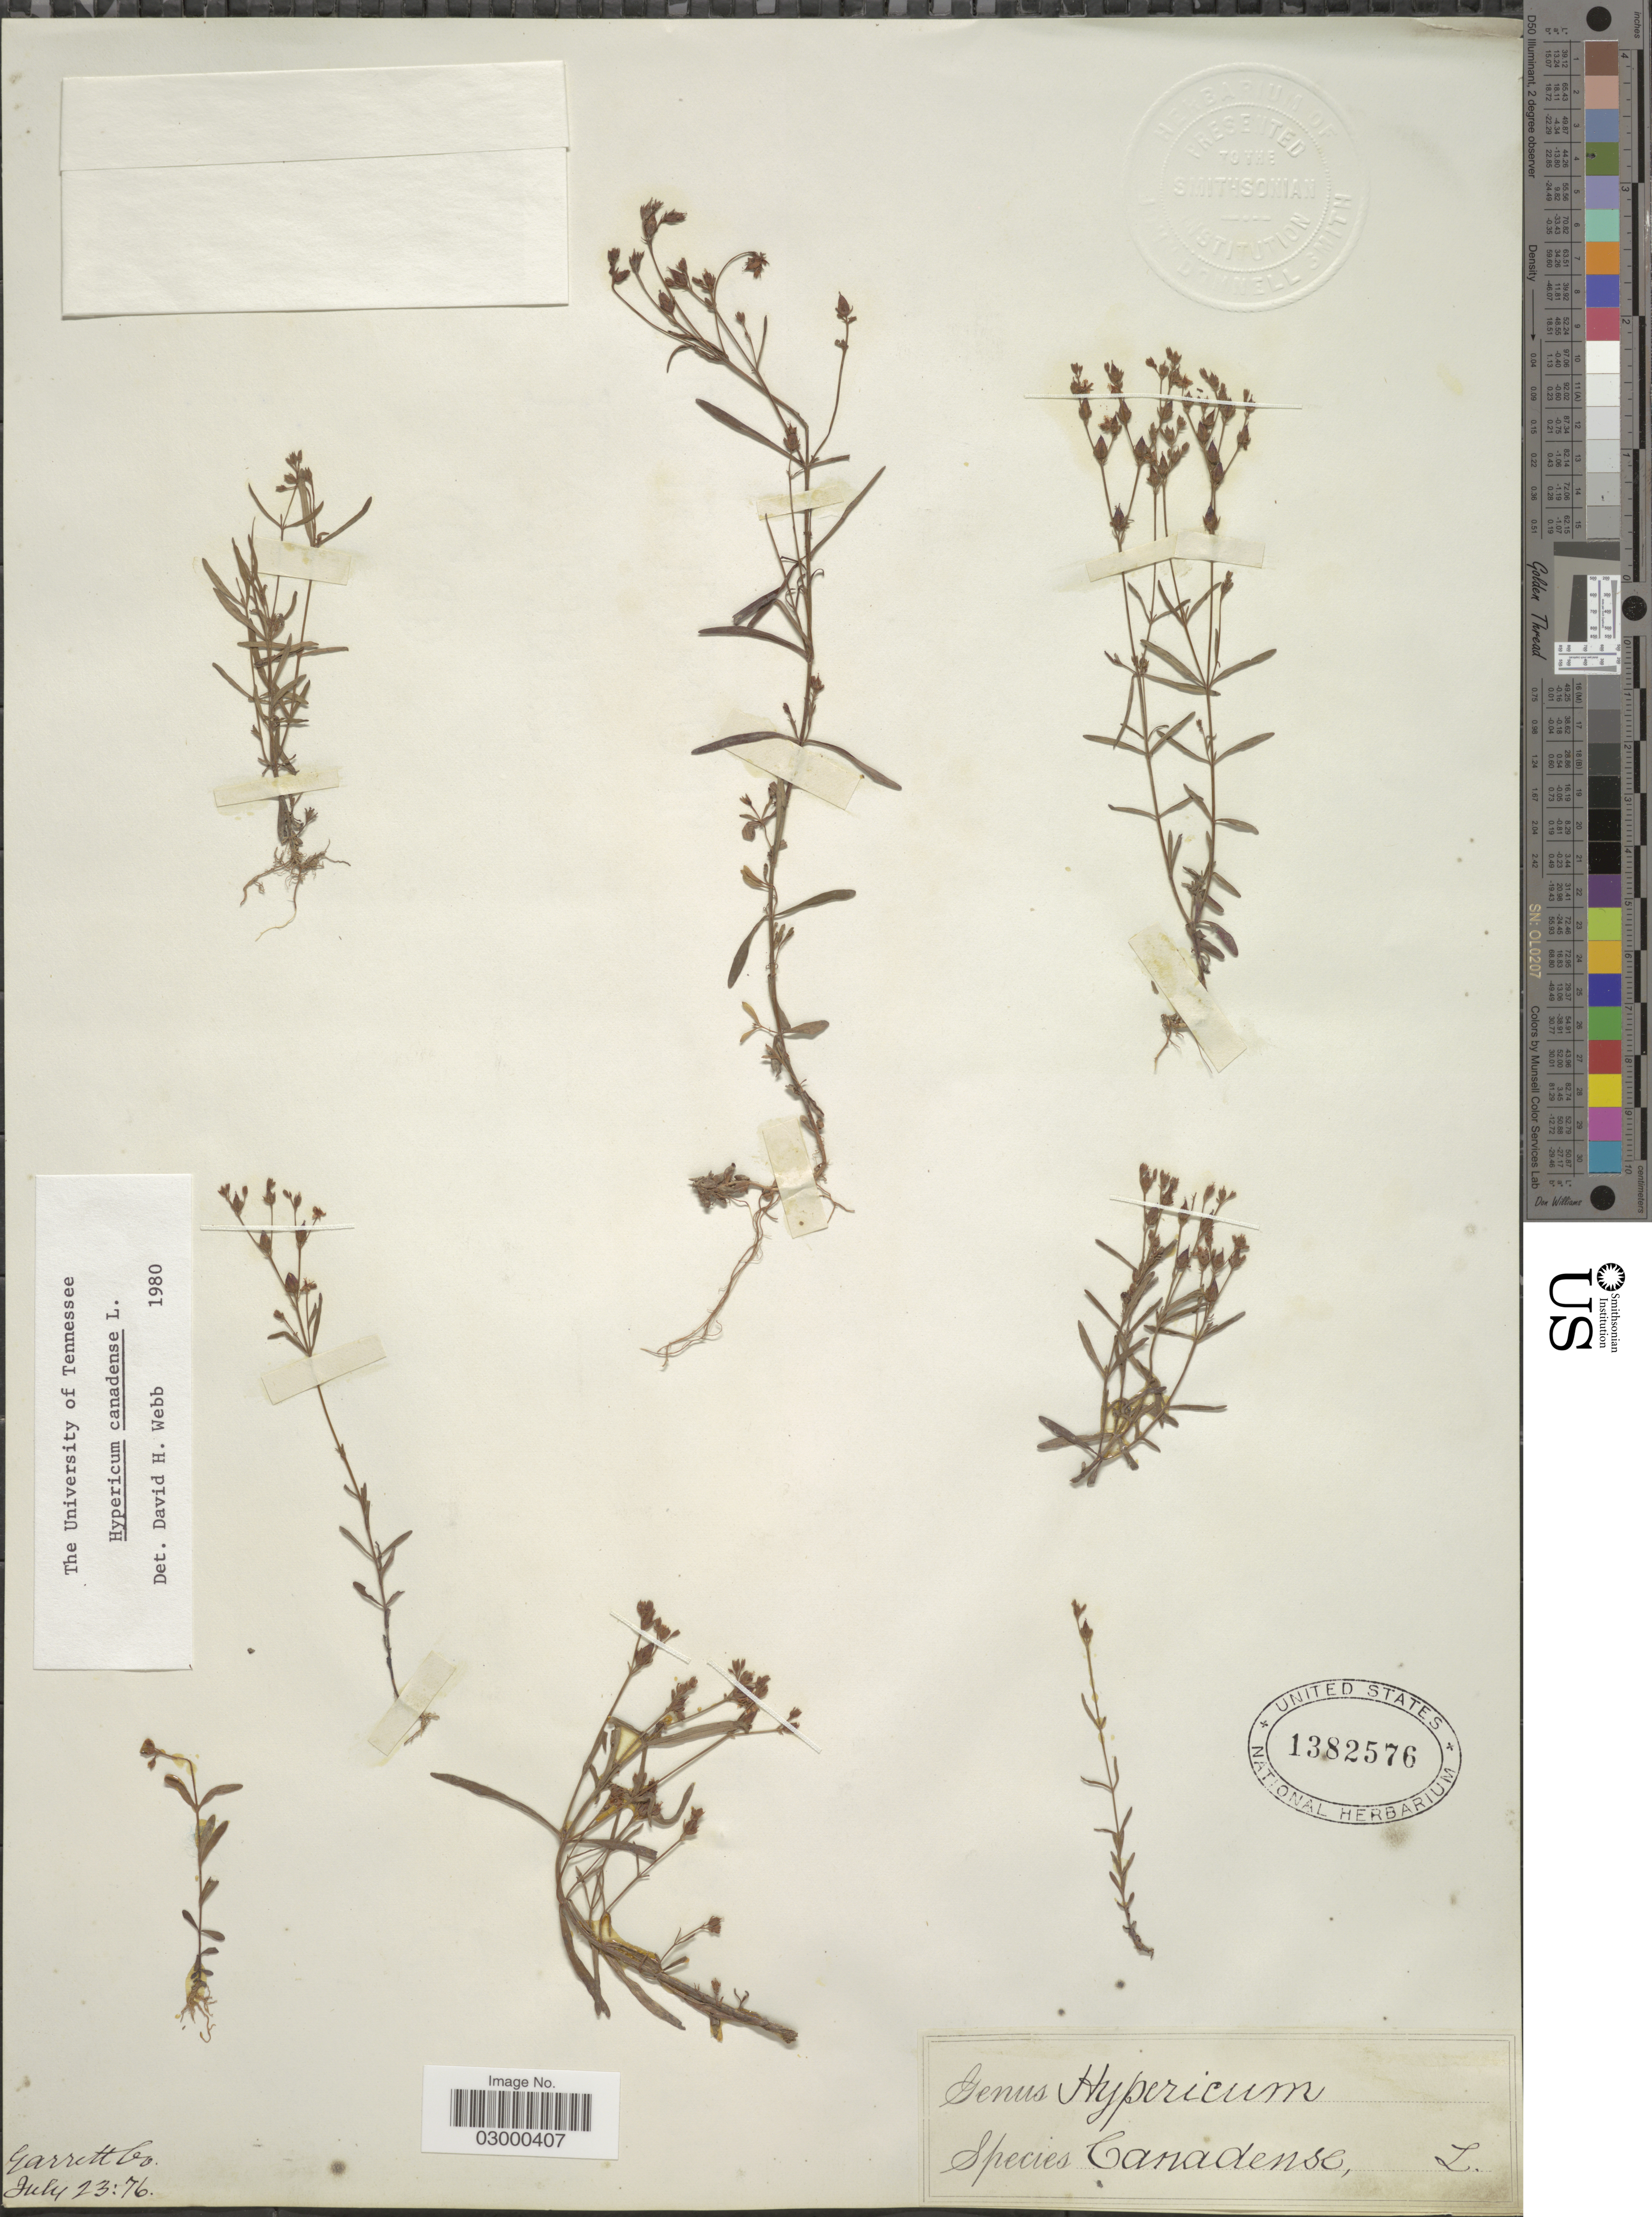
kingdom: Plantae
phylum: Tracheophyta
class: Magnoliopsida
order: Malpighiales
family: Hypericaceae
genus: Hypericum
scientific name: Hypericum canadense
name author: L.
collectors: J. Donnell Smith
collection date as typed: Transcribed d/m/y: 23/7/76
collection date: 1876-07-23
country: United States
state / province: Maryland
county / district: Garrett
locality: Garrett Co.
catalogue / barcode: US 1382576